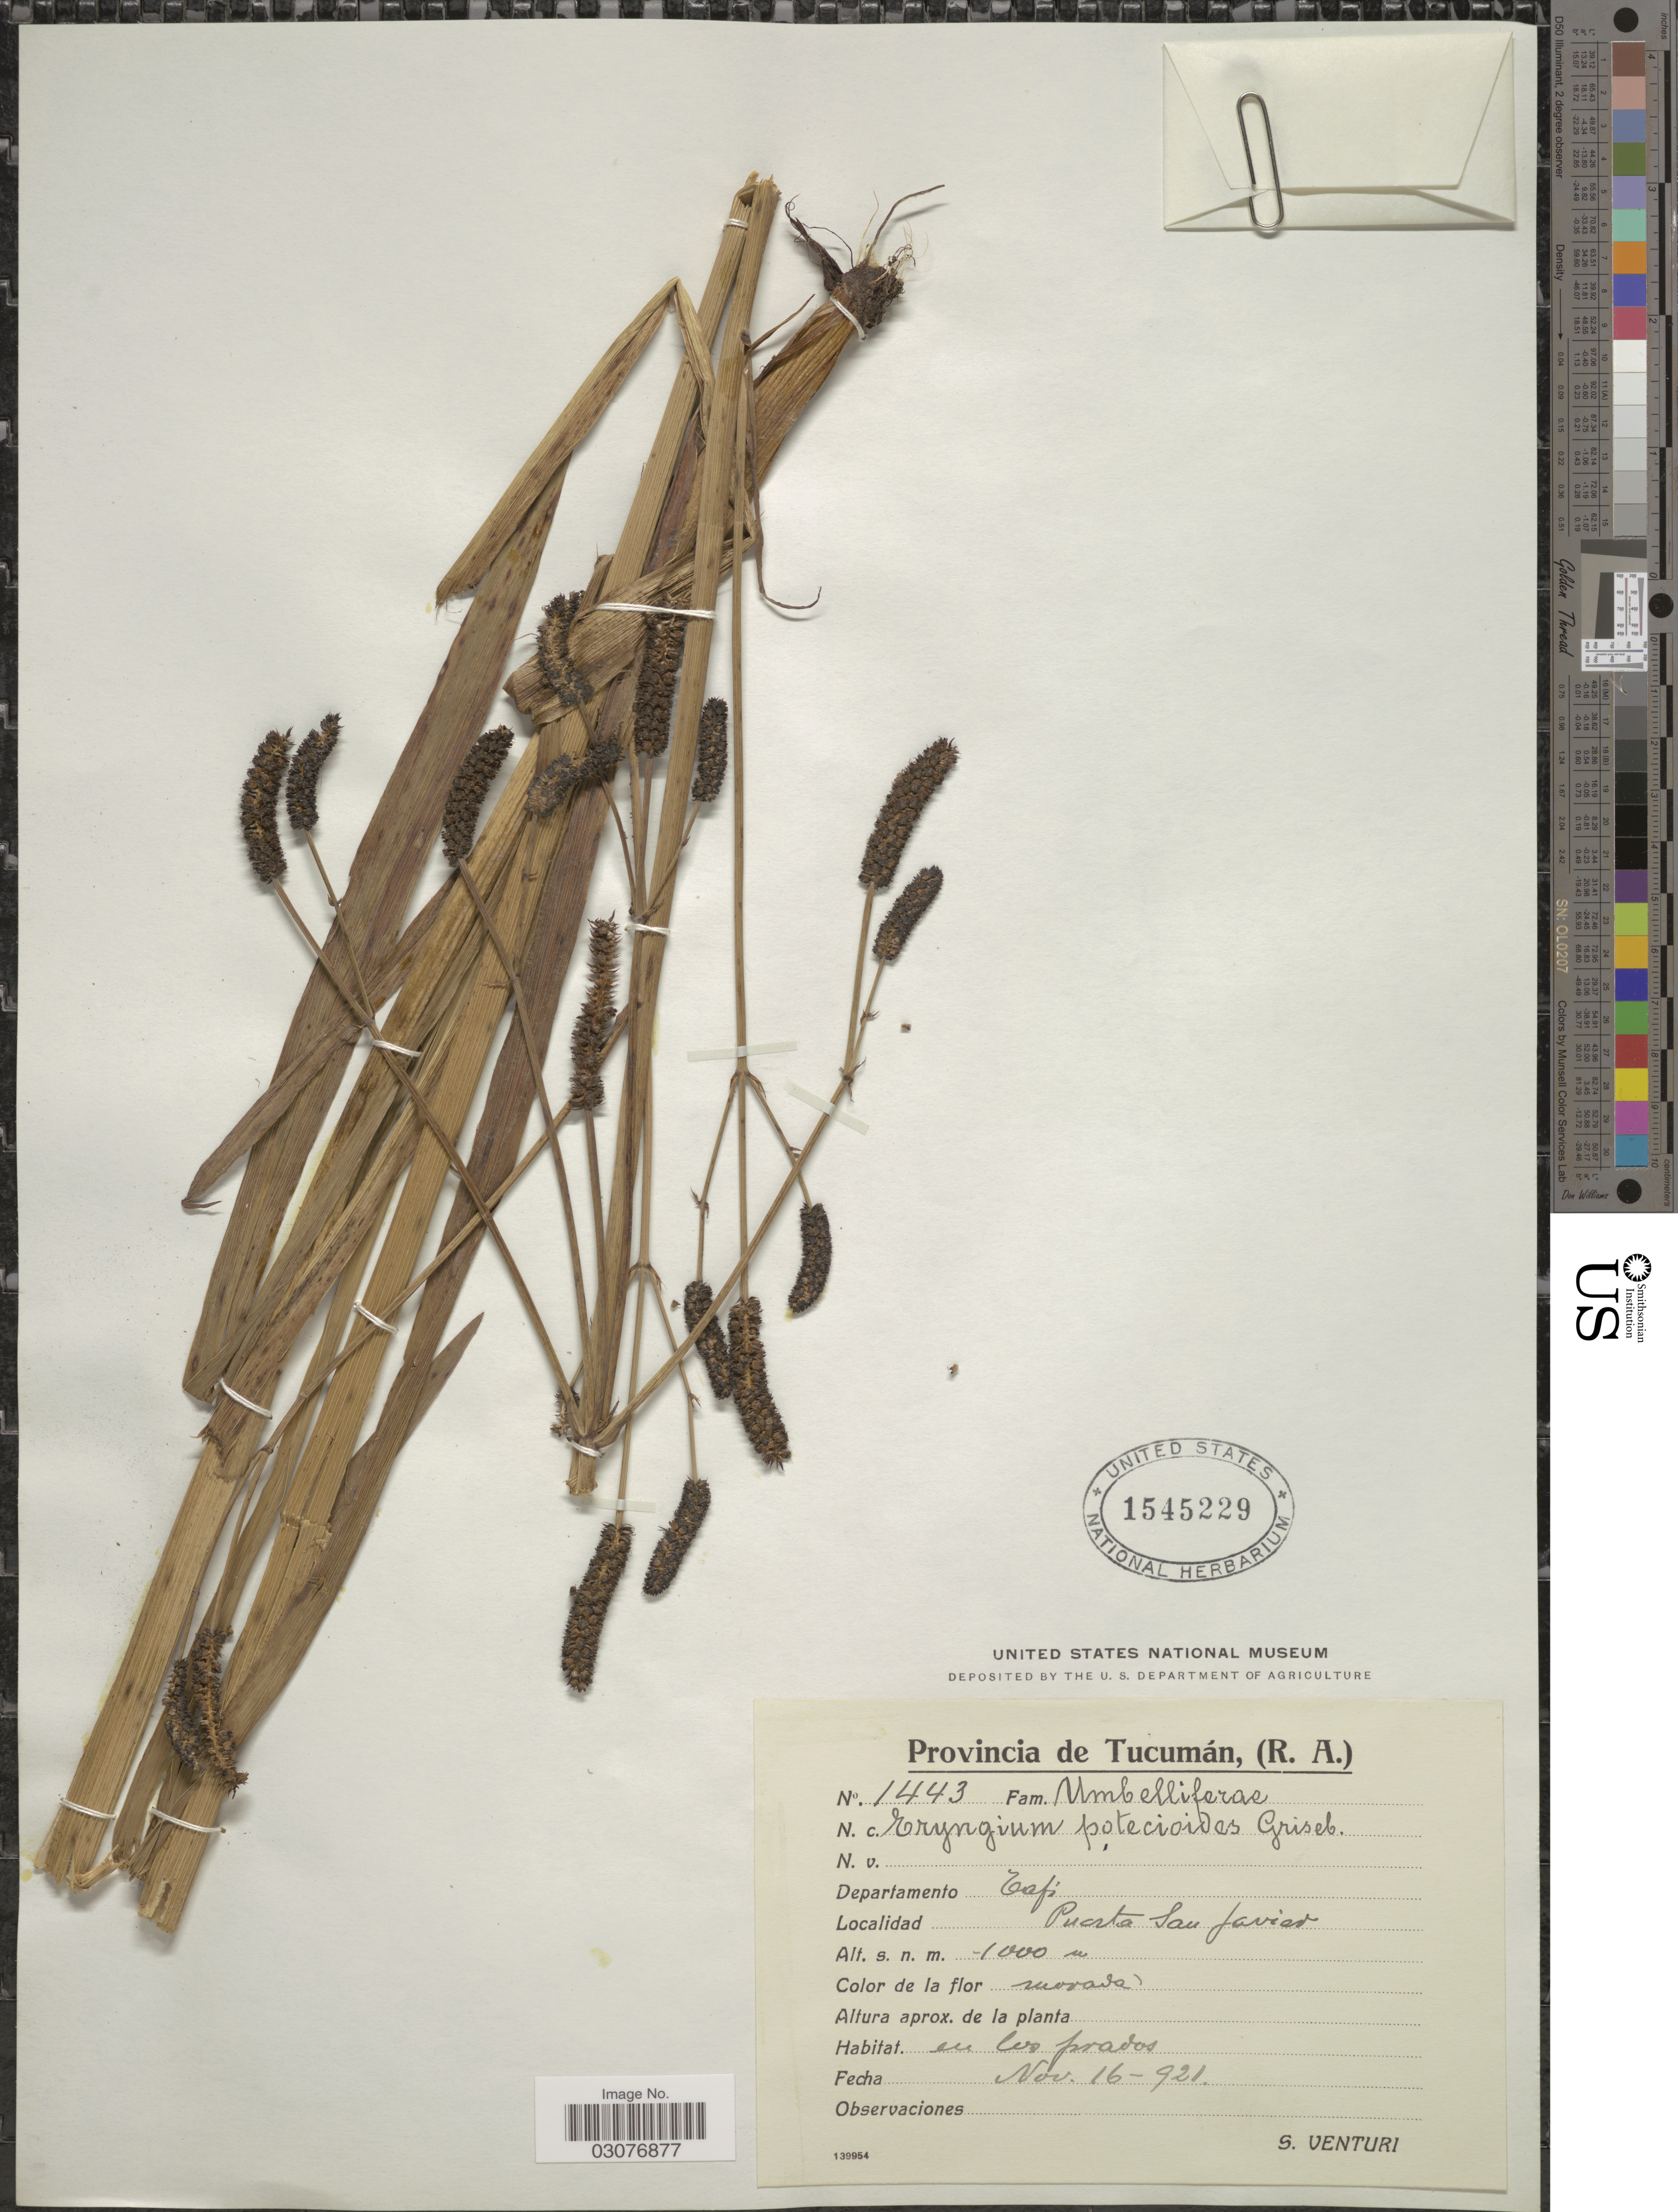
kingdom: Plantae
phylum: Tracheophyta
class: Magnoliopsida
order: Apiales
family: Apiaceae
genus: Eryngium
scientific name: Eryngium poterioides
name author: Griseb.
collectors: S. Venturi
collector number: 1443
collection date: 1921-11-16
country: Argentina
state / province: Tucuman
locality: Departamento Tafi. Puerta San Javier.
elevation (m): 1000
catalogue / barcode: US 1545229